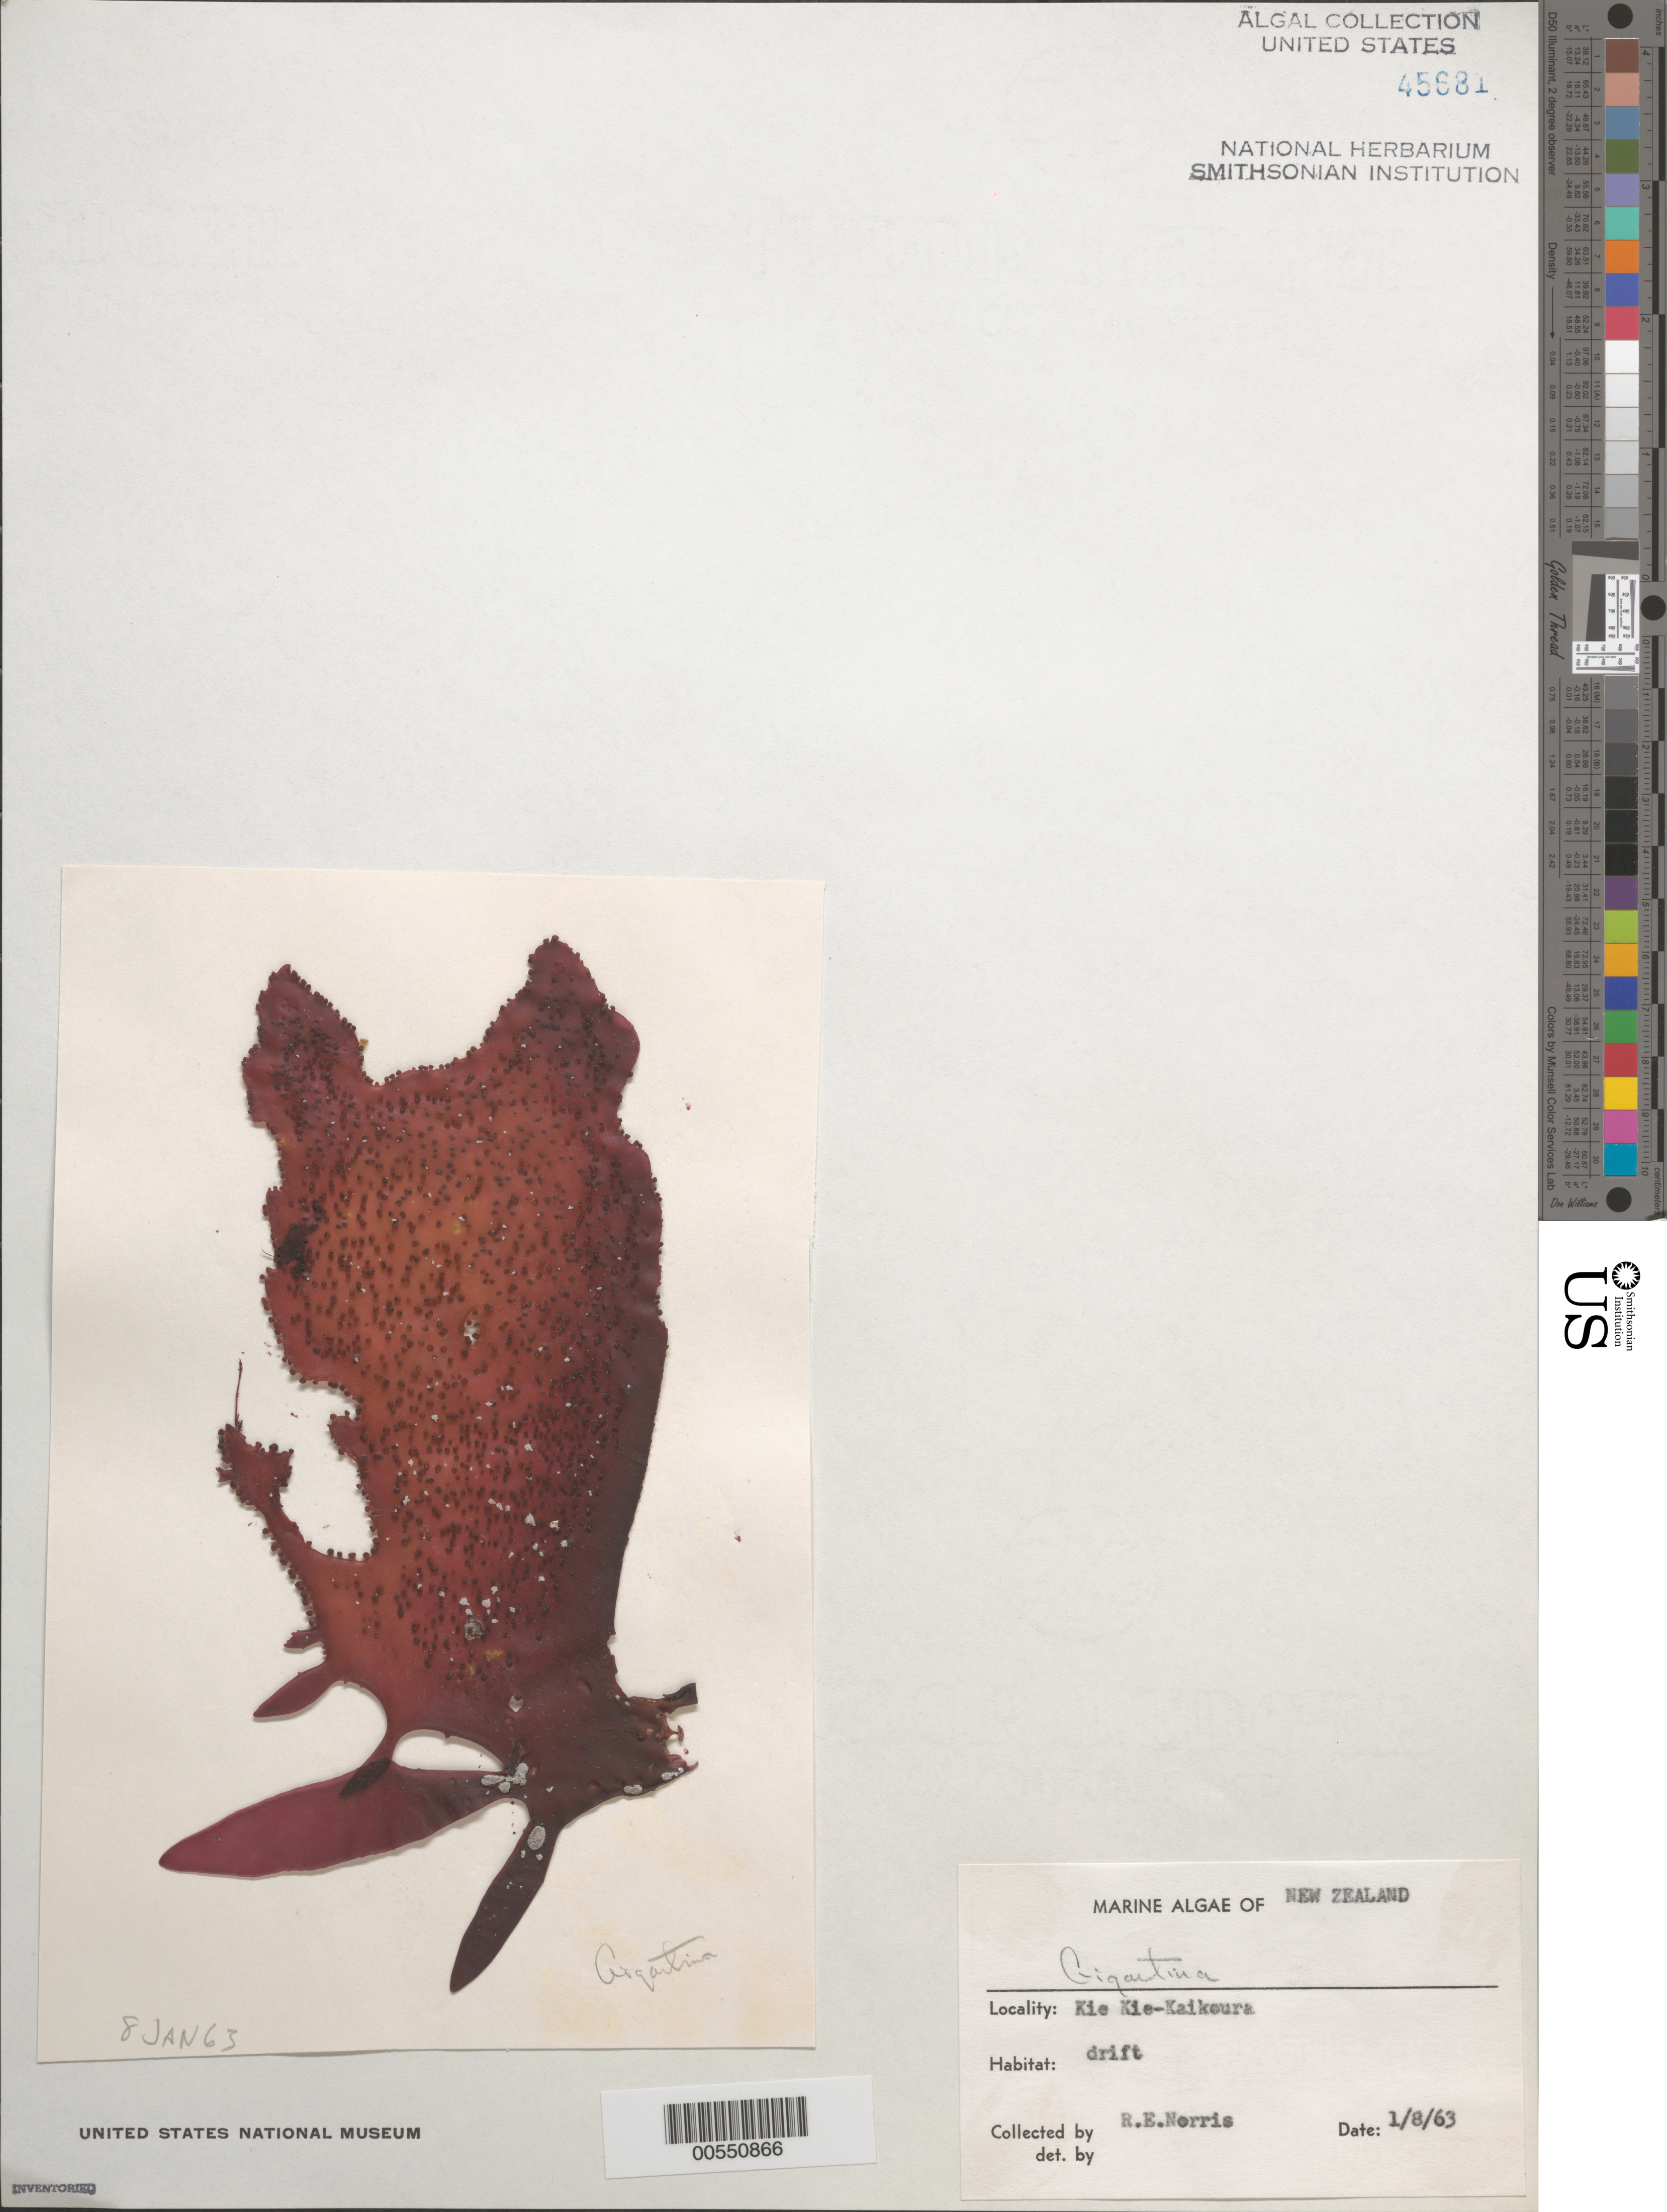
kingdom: Plantae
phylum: Rhodophyta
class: Florideophyceae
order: Gigartinales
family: Gigartinaceae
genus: Gigartina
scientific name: Gigartina sp.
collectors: R. E. Norris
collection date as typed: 08 Jan 1963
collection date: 1963-01-08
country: New Zealand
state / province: Canterbury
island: South Island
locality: Kie Kie-Kaikoura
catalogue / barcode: US 45681